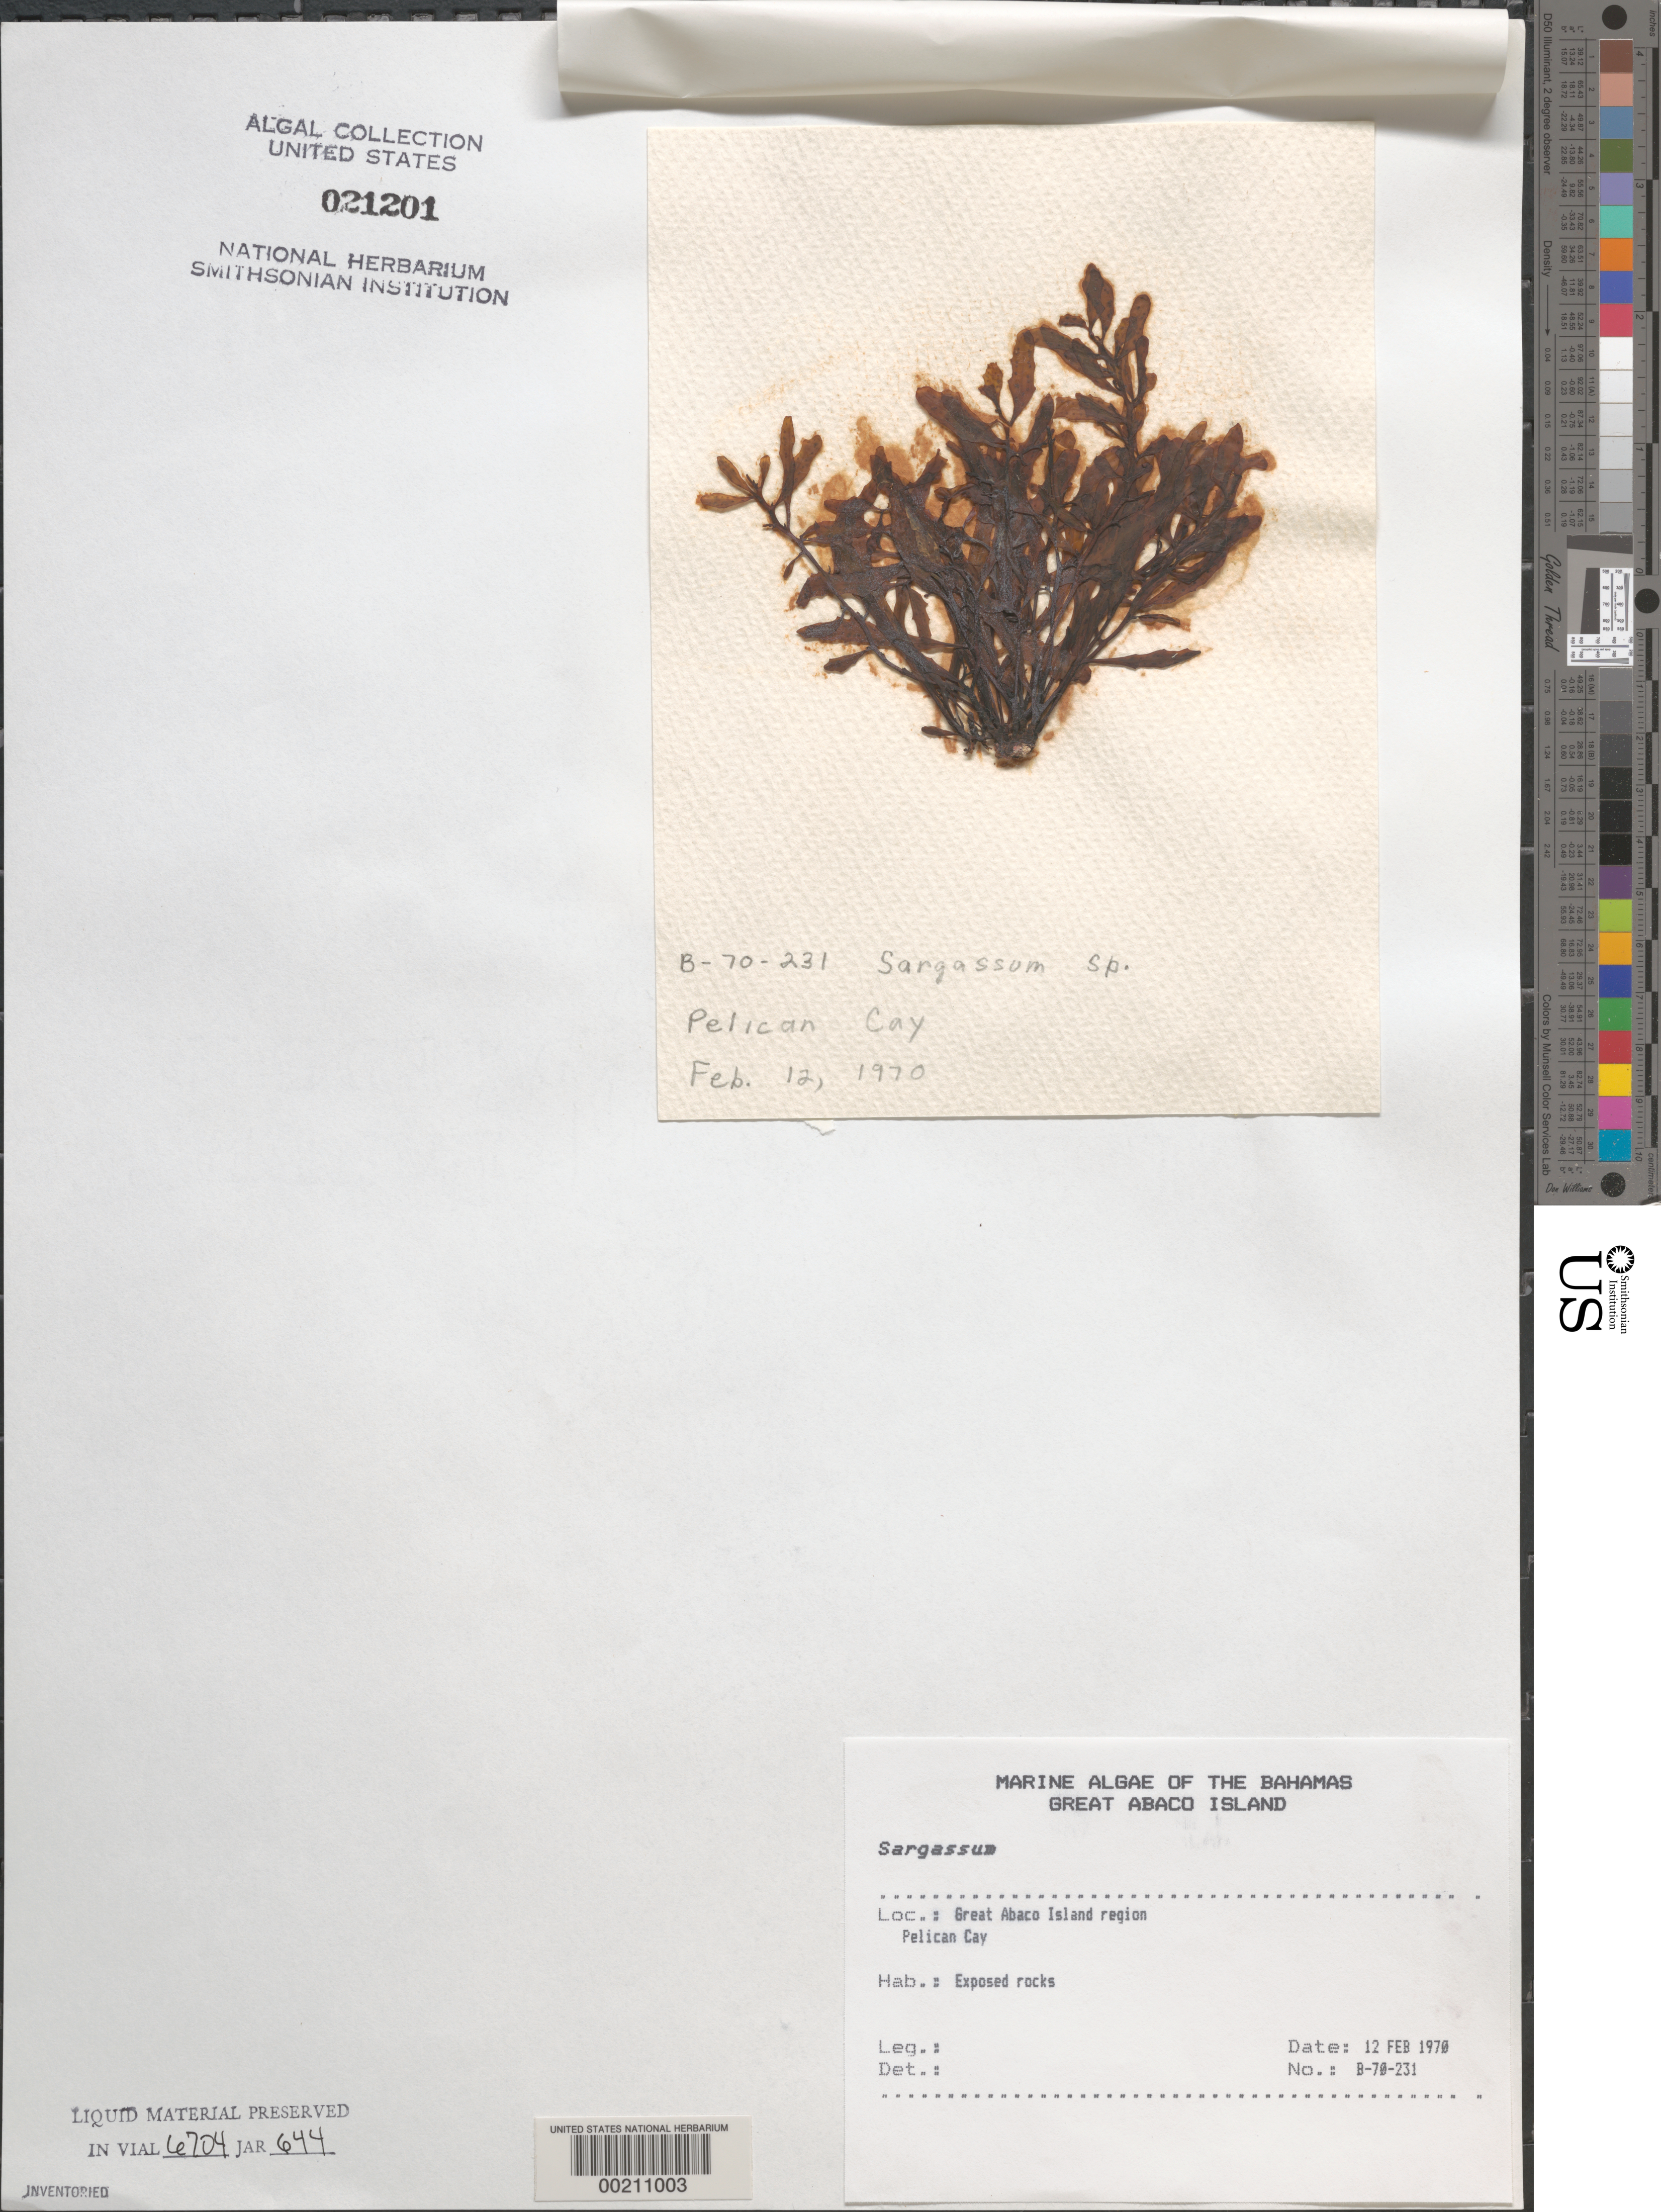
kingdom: Chromista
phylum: Ochrophyta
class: Phaeophyceae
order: Fucales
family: Sargassaceae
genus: Sargassum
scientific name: Sargassum sp.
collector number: B-70-231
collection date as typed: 12 Feb 1970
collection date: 1970-02-12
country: Bahamas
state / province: Abaco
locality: Pelican key, great abaco island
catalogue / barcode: US 21201